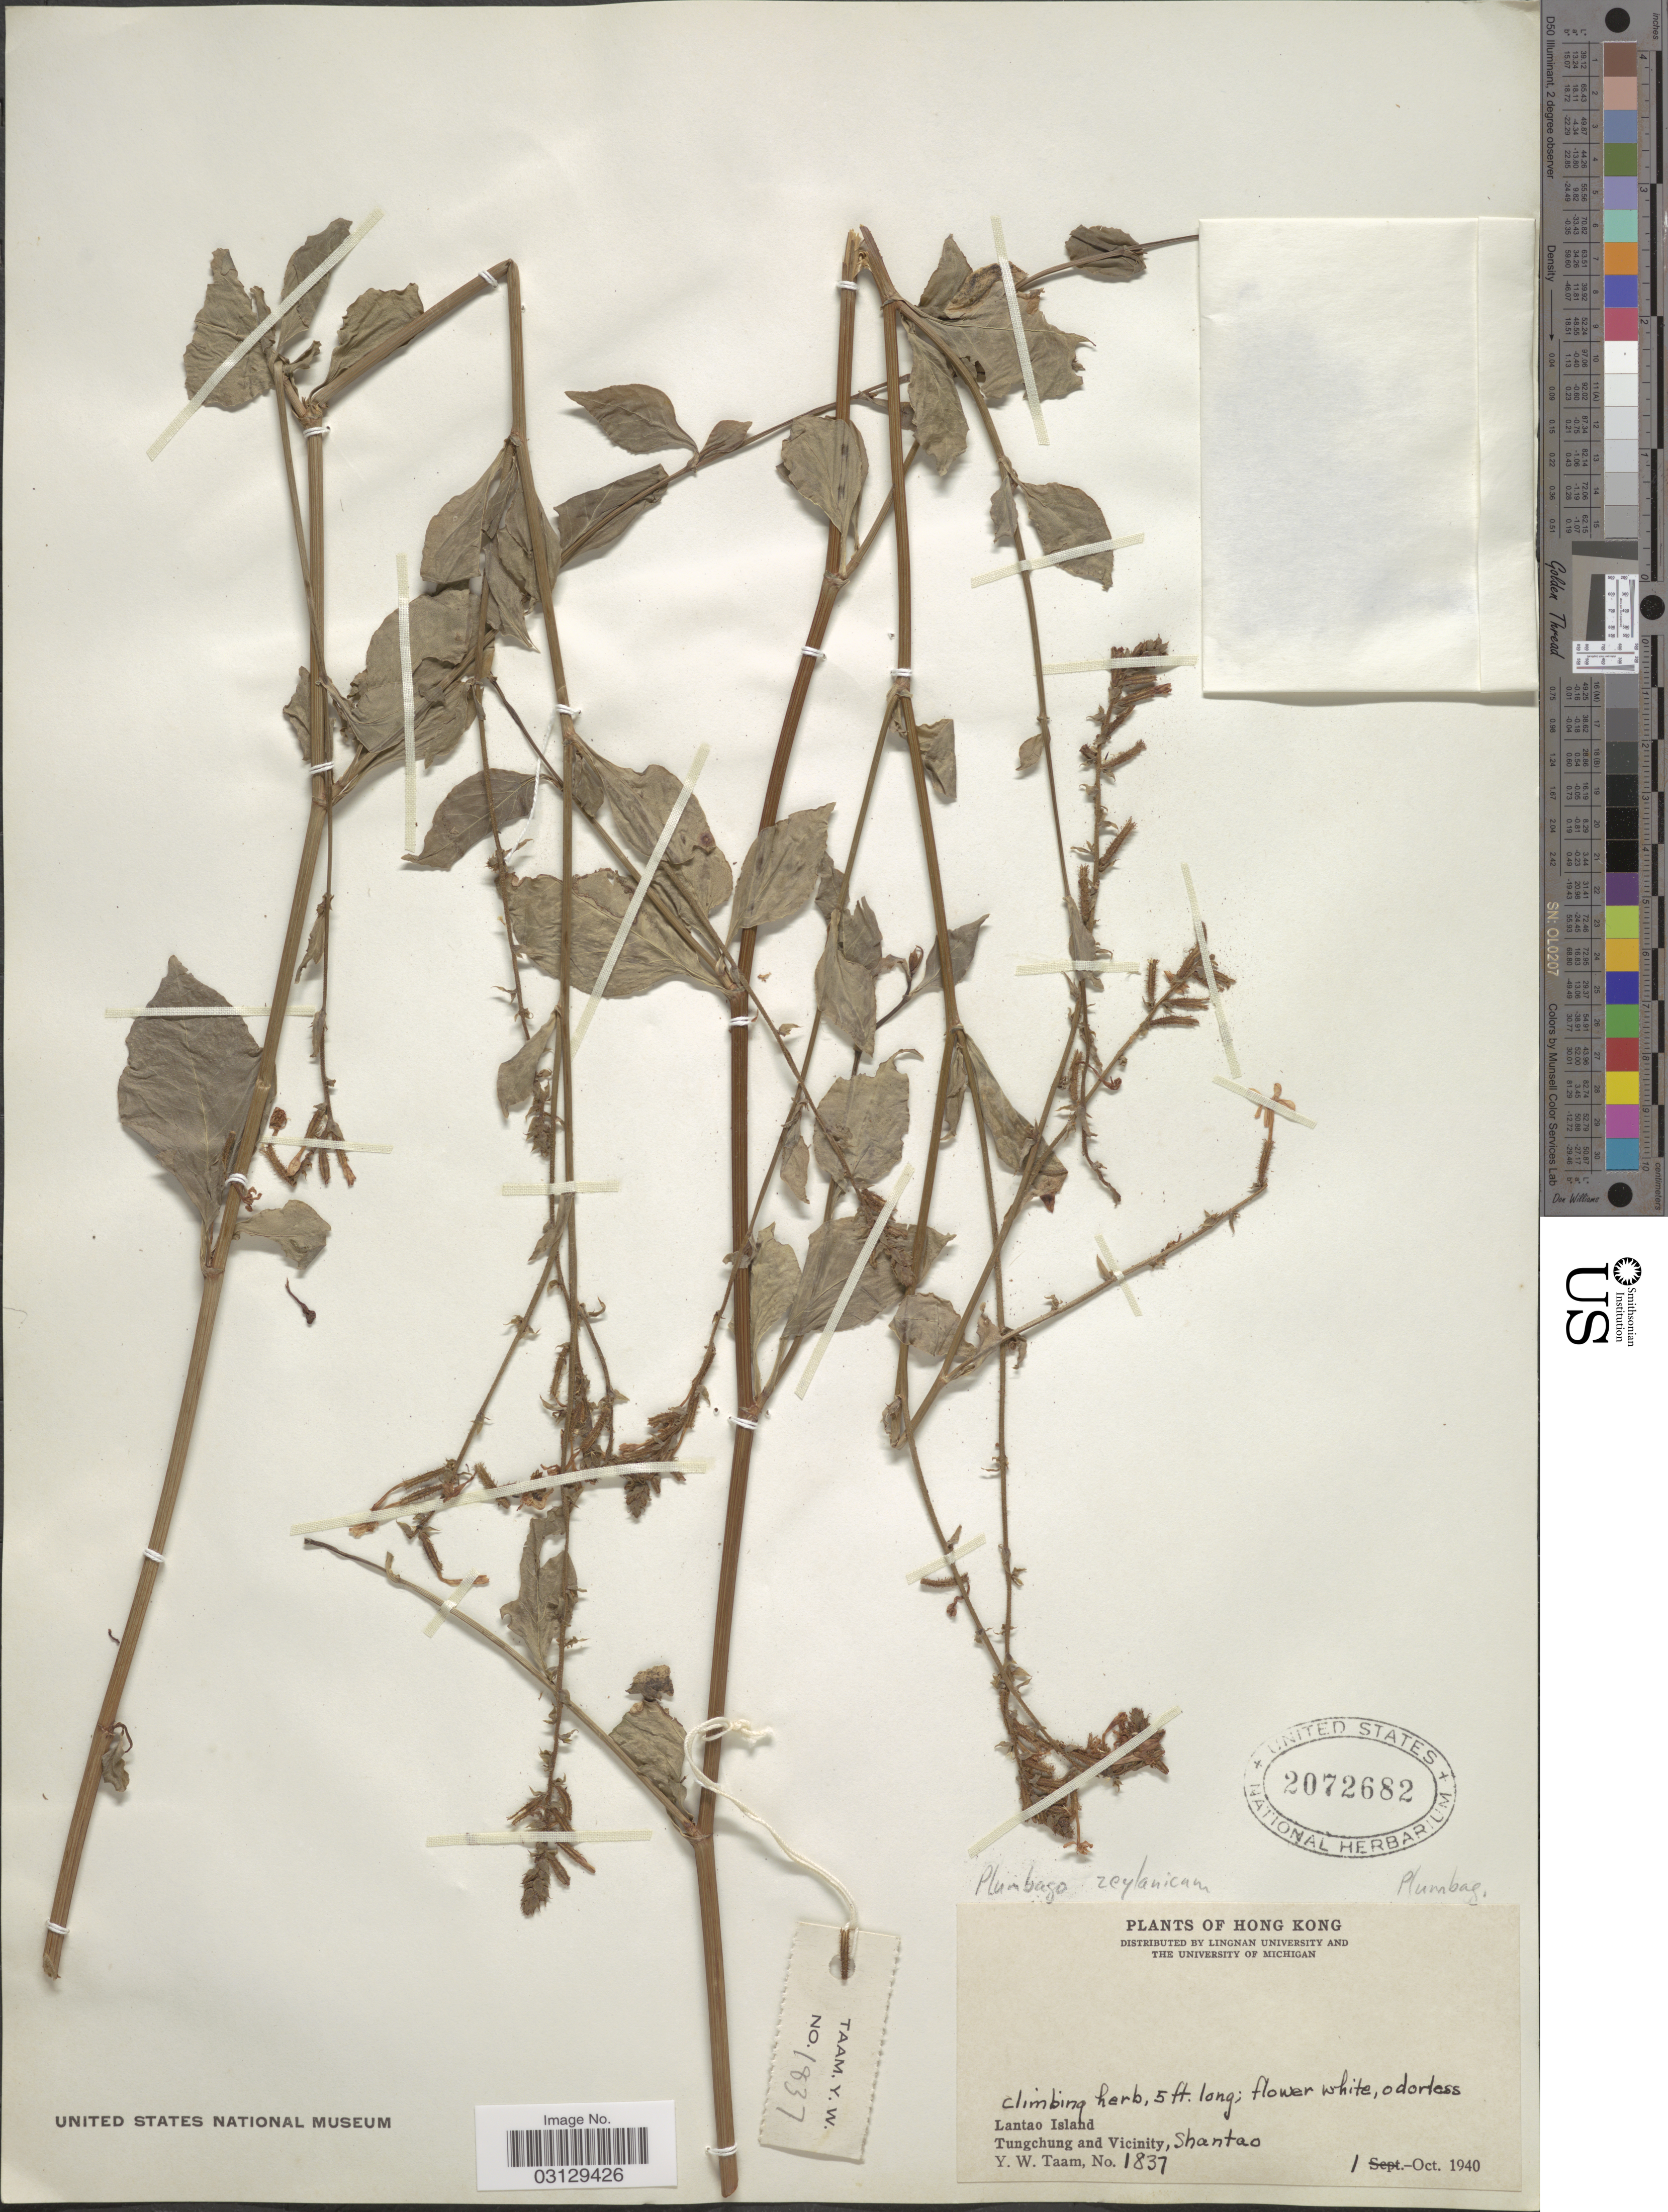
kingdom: Plantae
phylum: Tracheophyta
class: Magnoliopsida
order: Caryophyllales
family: Plumbaginaceae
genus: Plumbago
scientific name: Plumbago zeylanica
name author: L.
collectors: Y. W. Taam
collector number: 1837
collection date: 1940-10-01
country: China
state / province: Hong Kong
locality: Lantao Island. Tungchung and Vicinity, Shantao.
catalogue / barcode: US 2072682